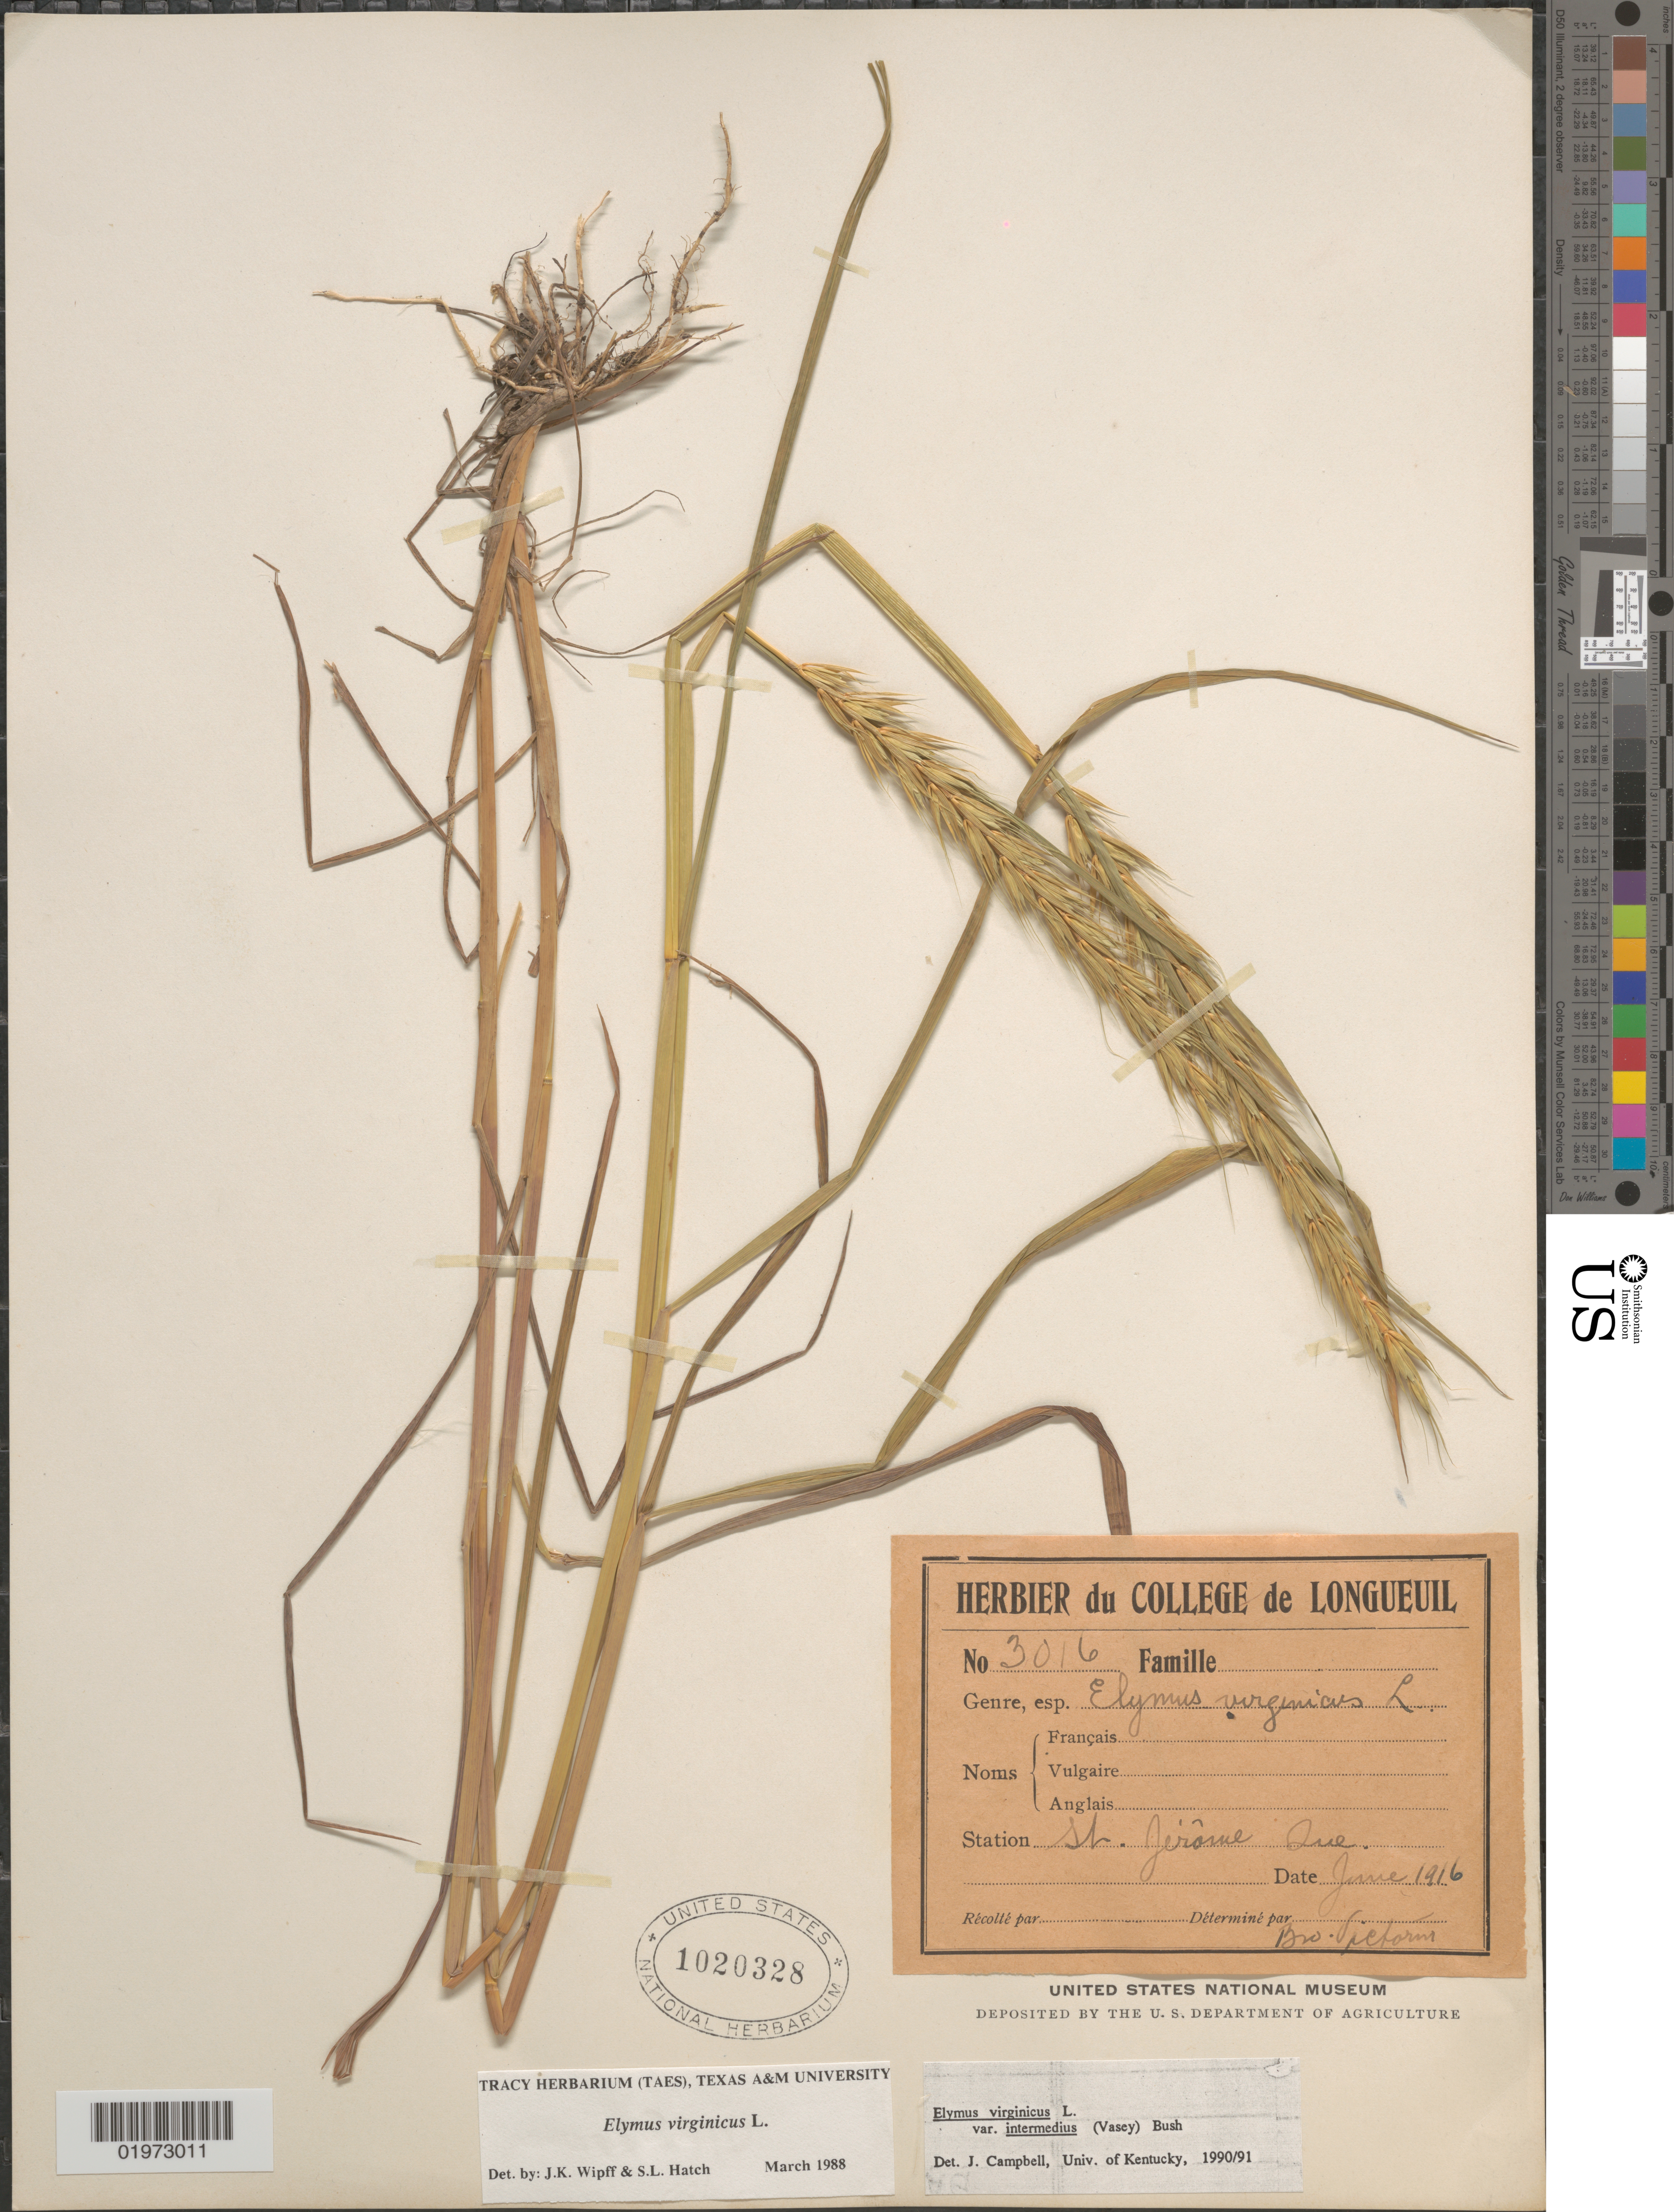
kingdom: Plantae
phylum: Tracheophyta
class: Liliopsida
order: Poales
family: Poaceae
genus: Elymus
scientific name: Elymus virginicus var. intermedius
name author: L.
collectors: Ex Herb. du College de Longueuil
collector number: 3016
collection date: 1916-06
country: Canada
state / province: Quebec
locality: Station St. Jérôme.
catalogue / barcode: US 1020328